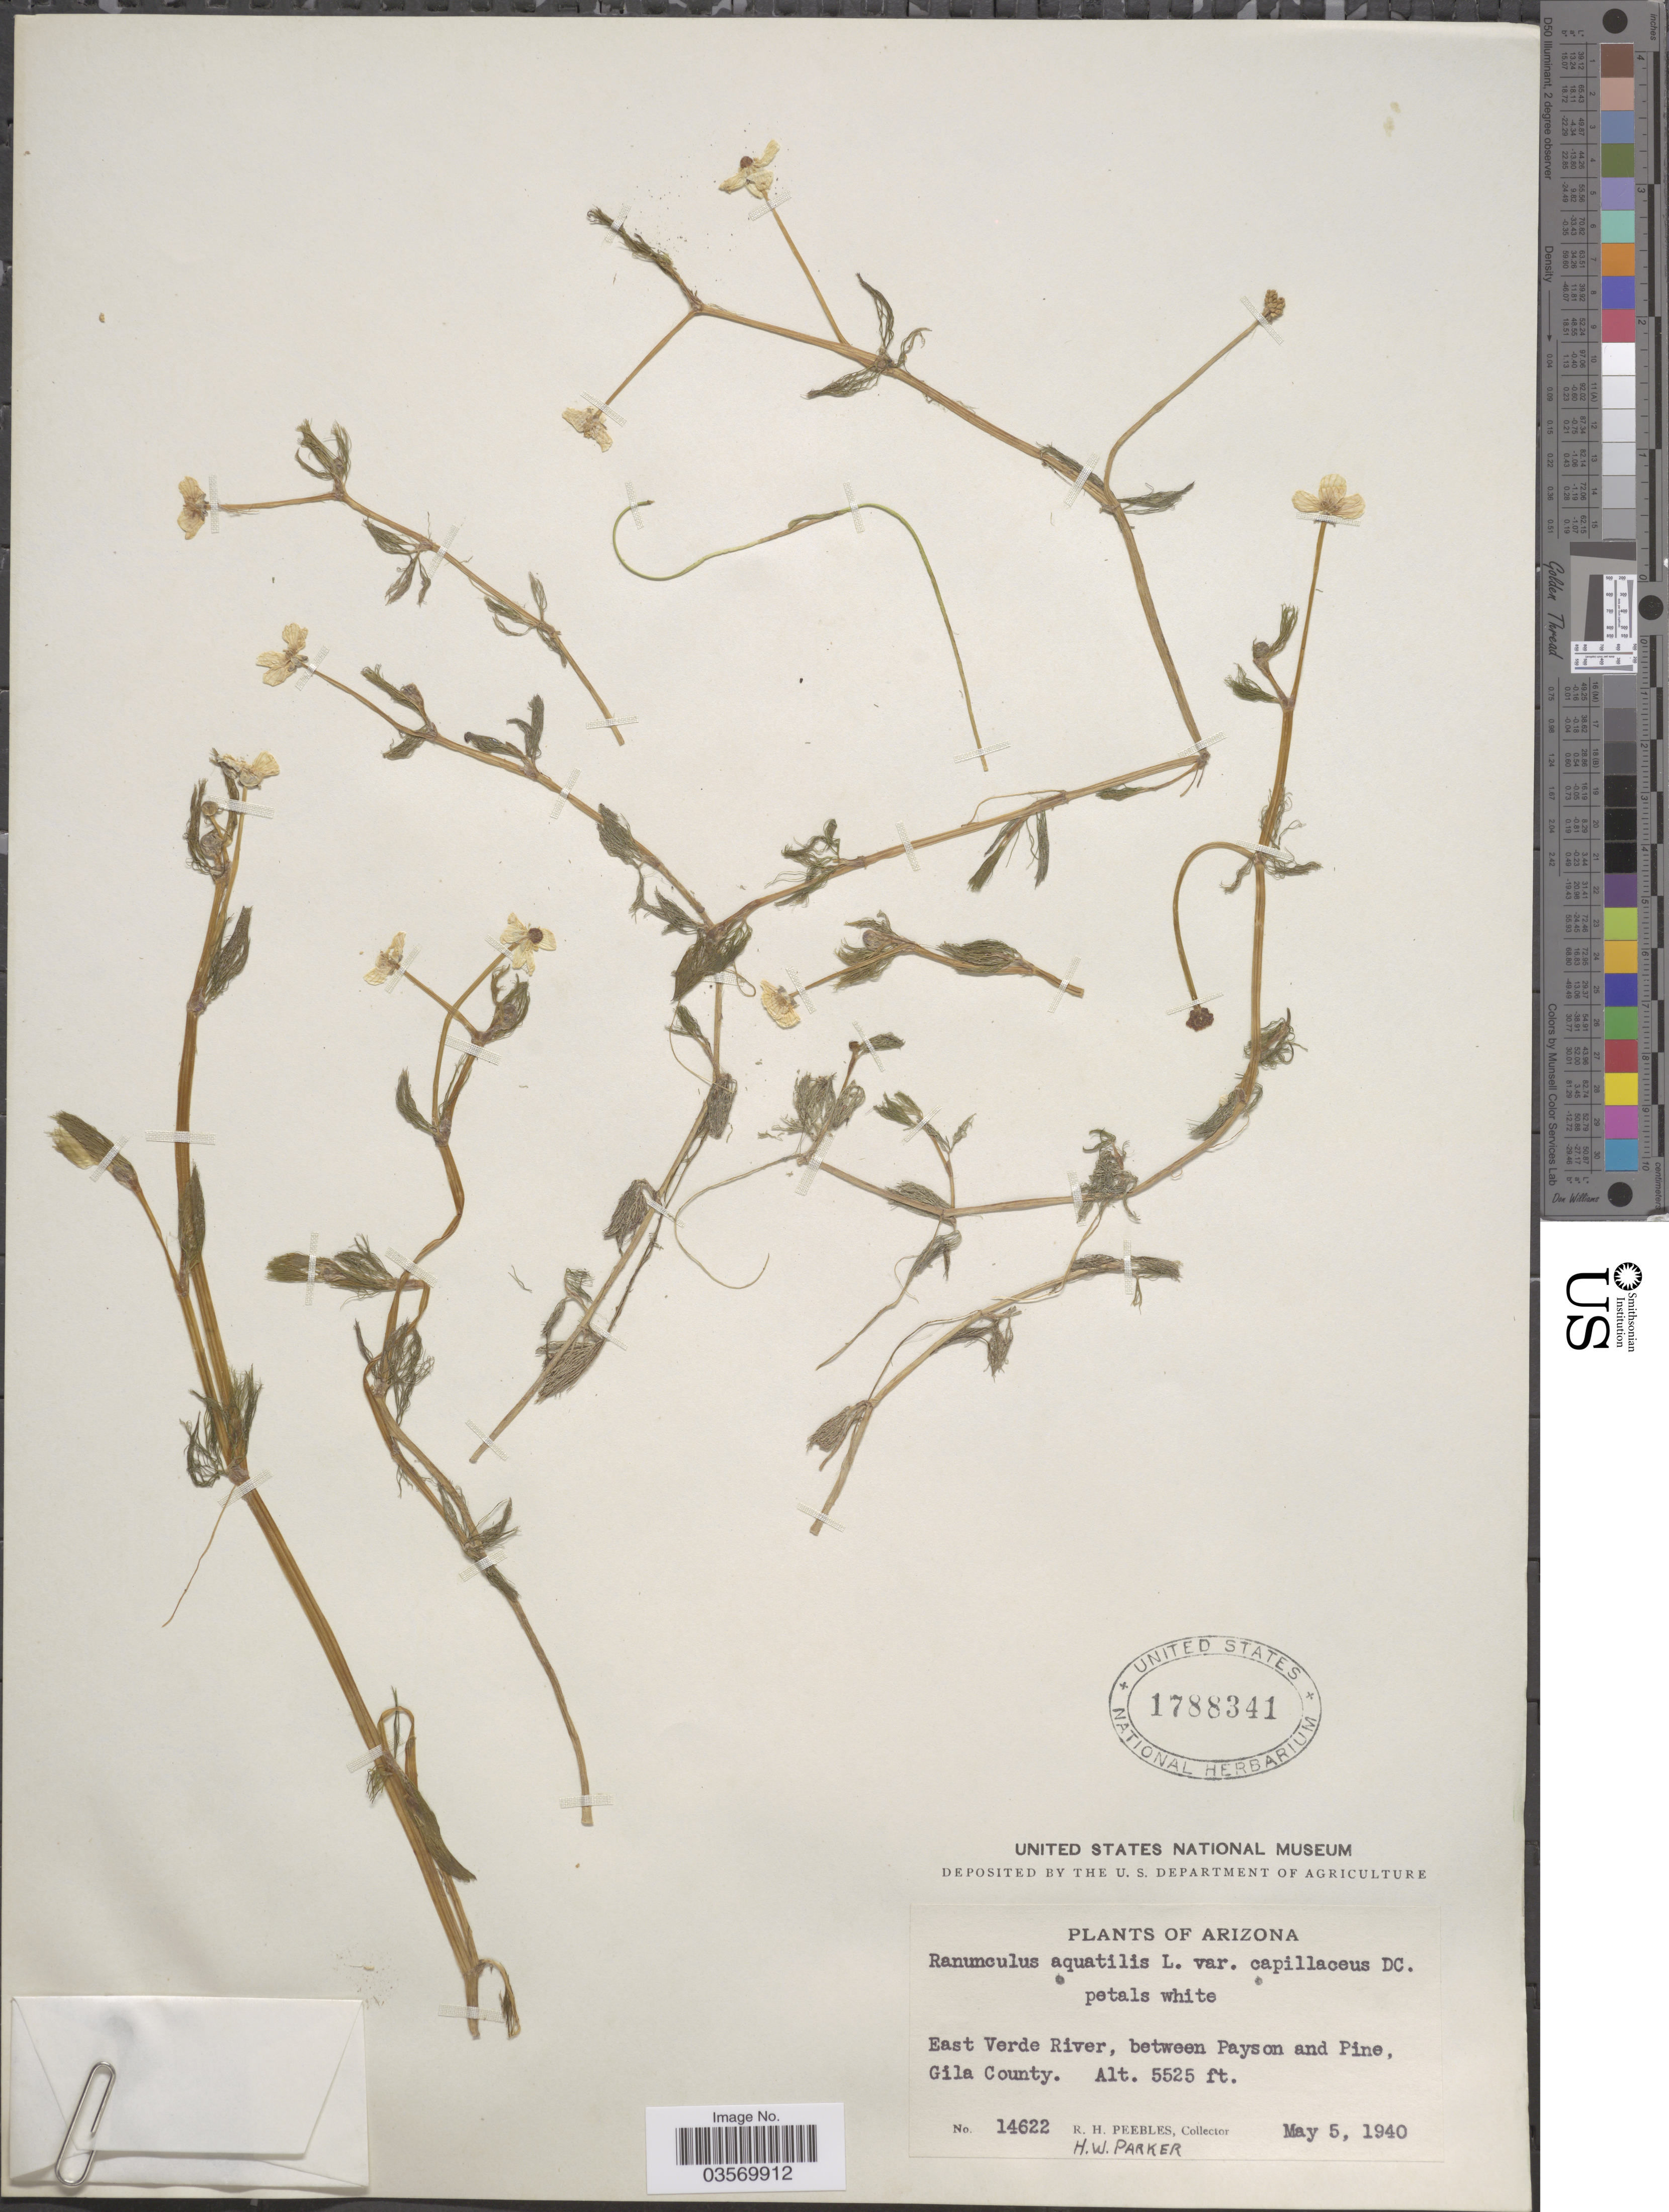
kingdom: Plantae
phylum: Tracheophyta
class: Magnoliopsida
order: Ranunculales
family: Ranunculaceae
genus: Ranunculus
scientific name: Ranunculus subrigidus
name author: W.B. Drew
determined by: Strong, Mark T., (BOT), Smithsonian Institution - National Museum of Natural History (UNITED STATES)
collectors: R. H. Peebles & H. W. Parker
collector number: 14622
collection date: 1940-05-05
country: United States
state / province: Arizona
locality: East Verde River, between Payson and Pine, Gila County.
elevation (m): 1684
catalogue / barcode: US 1788341